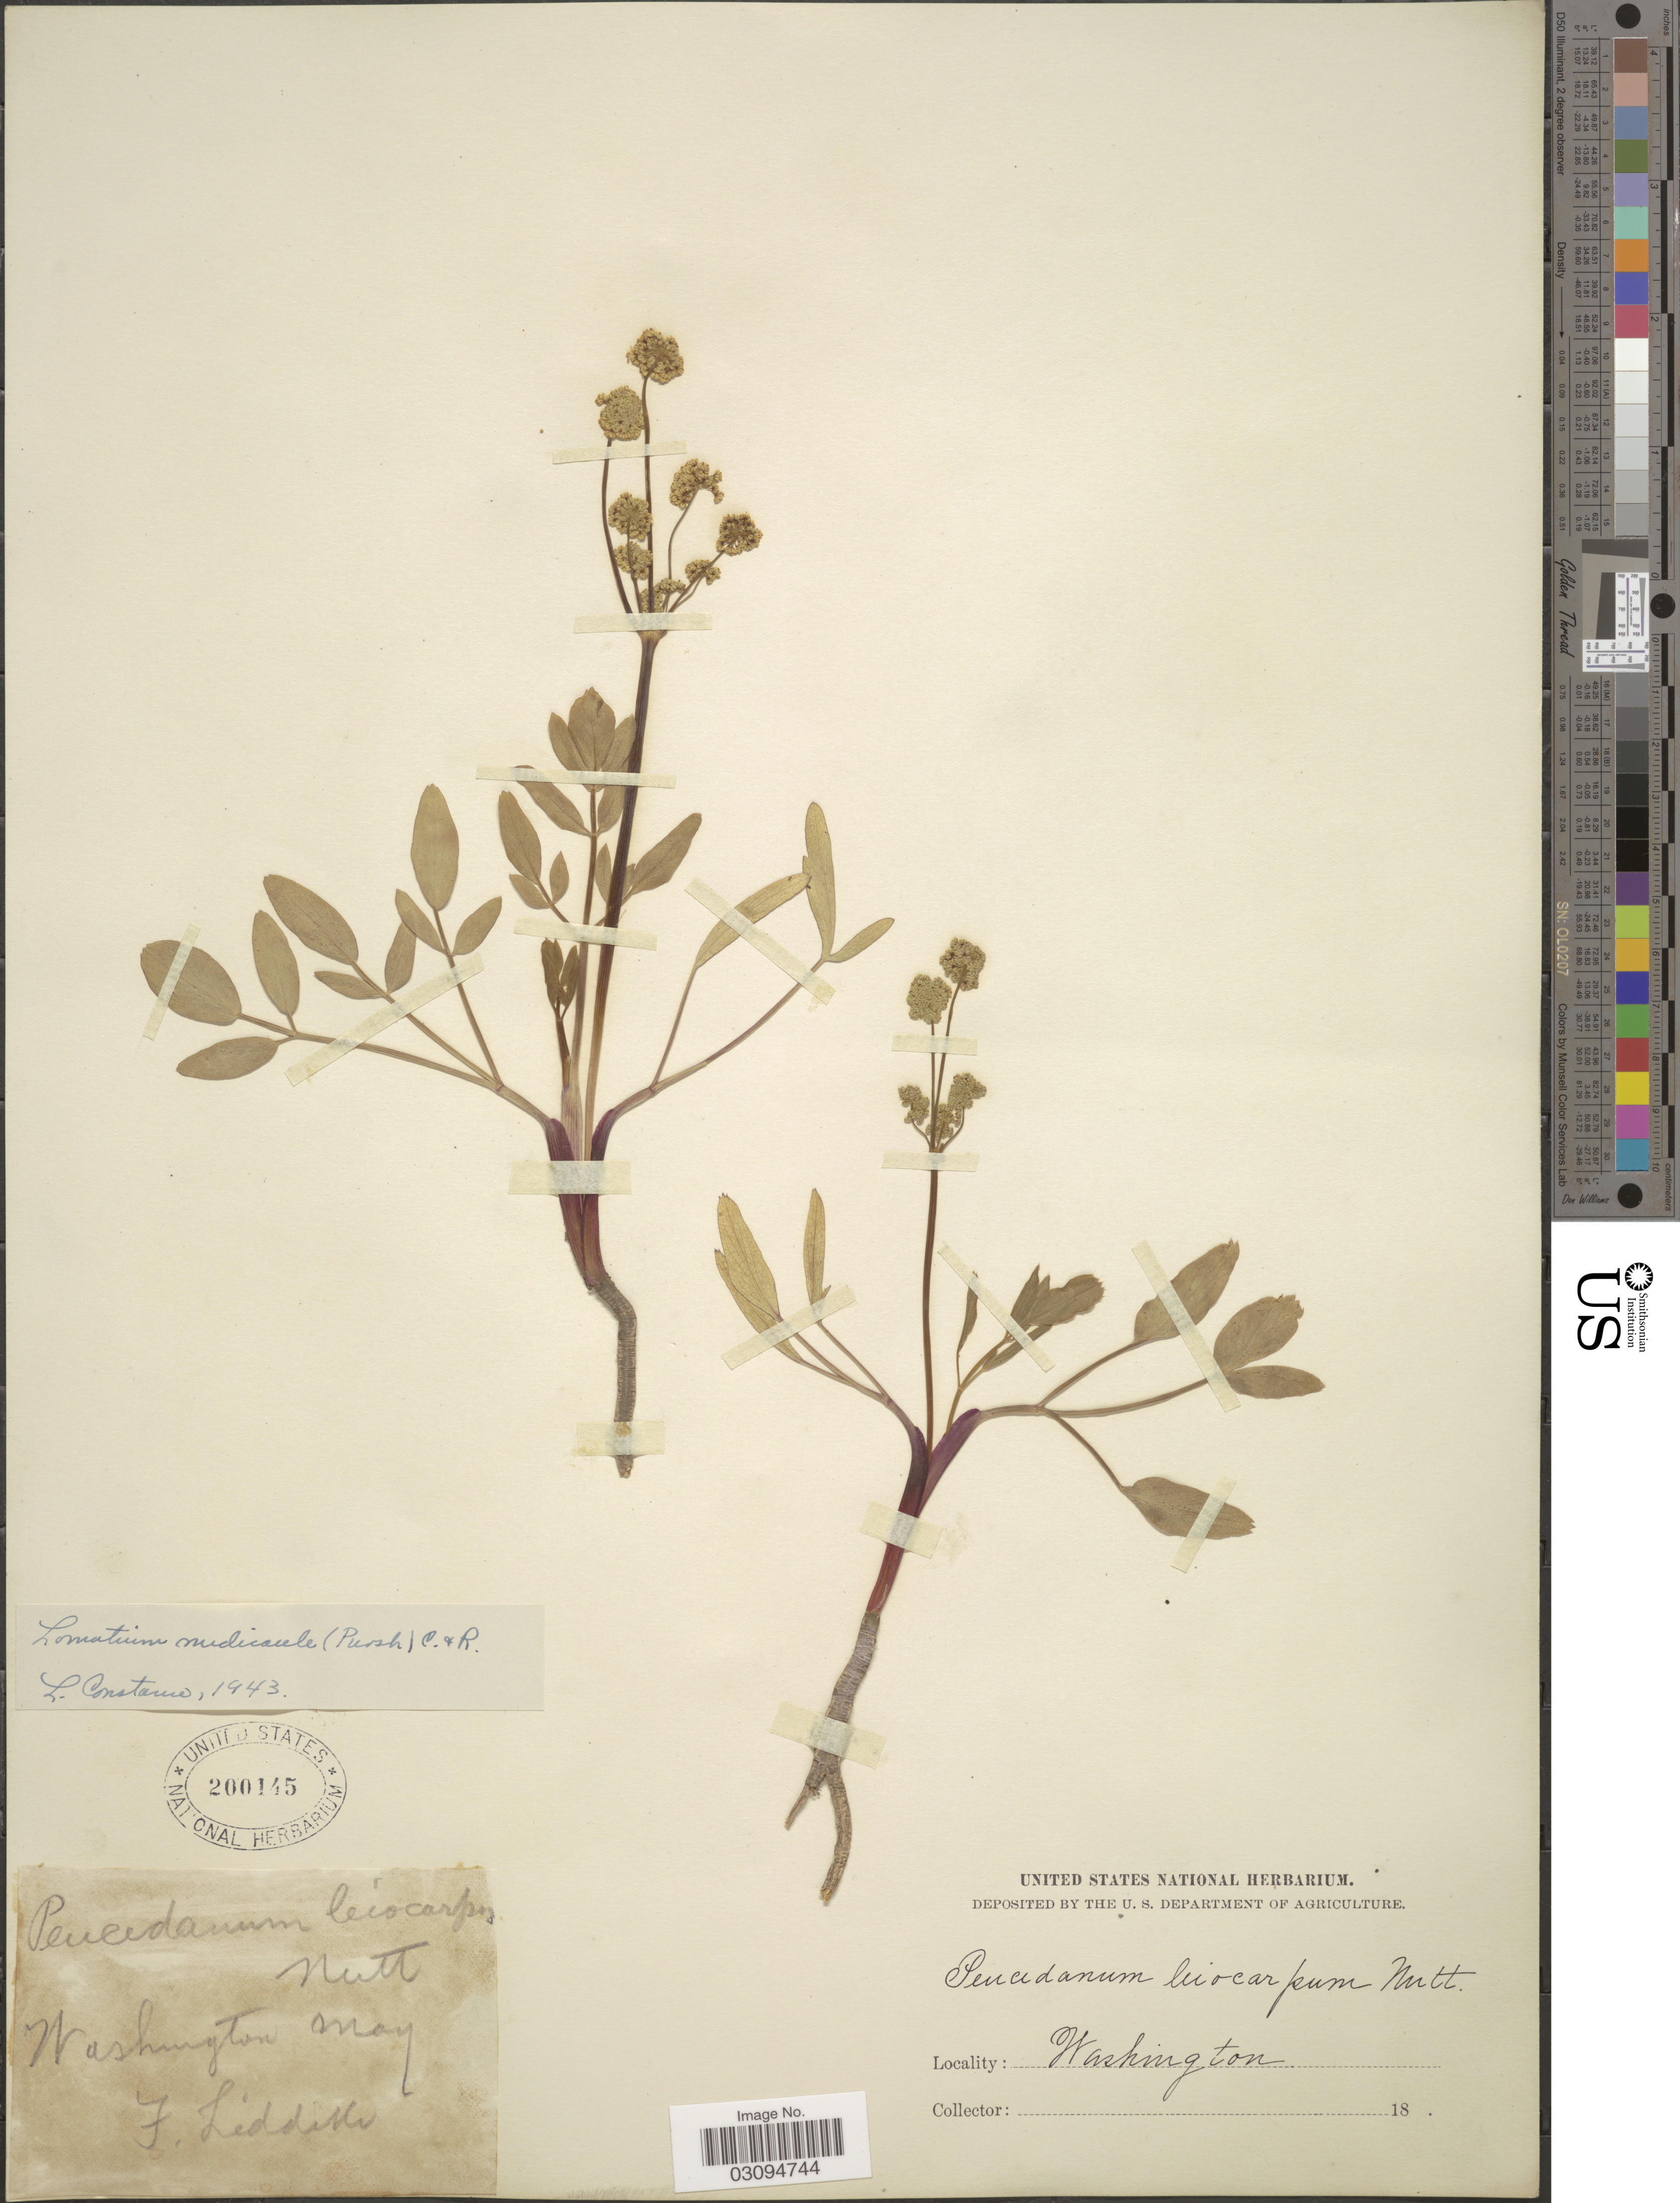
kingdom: Plantae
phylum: Tracheophyta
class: Magnoliopsida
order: Apiales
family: Apiaceae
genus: Lomatium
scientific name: Lomatium nudicaule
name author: (Pursh) J.M. Coult. & Rose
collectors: F. Liddeke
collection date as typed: May 18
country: United States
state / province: Washington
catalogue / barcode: US 200145